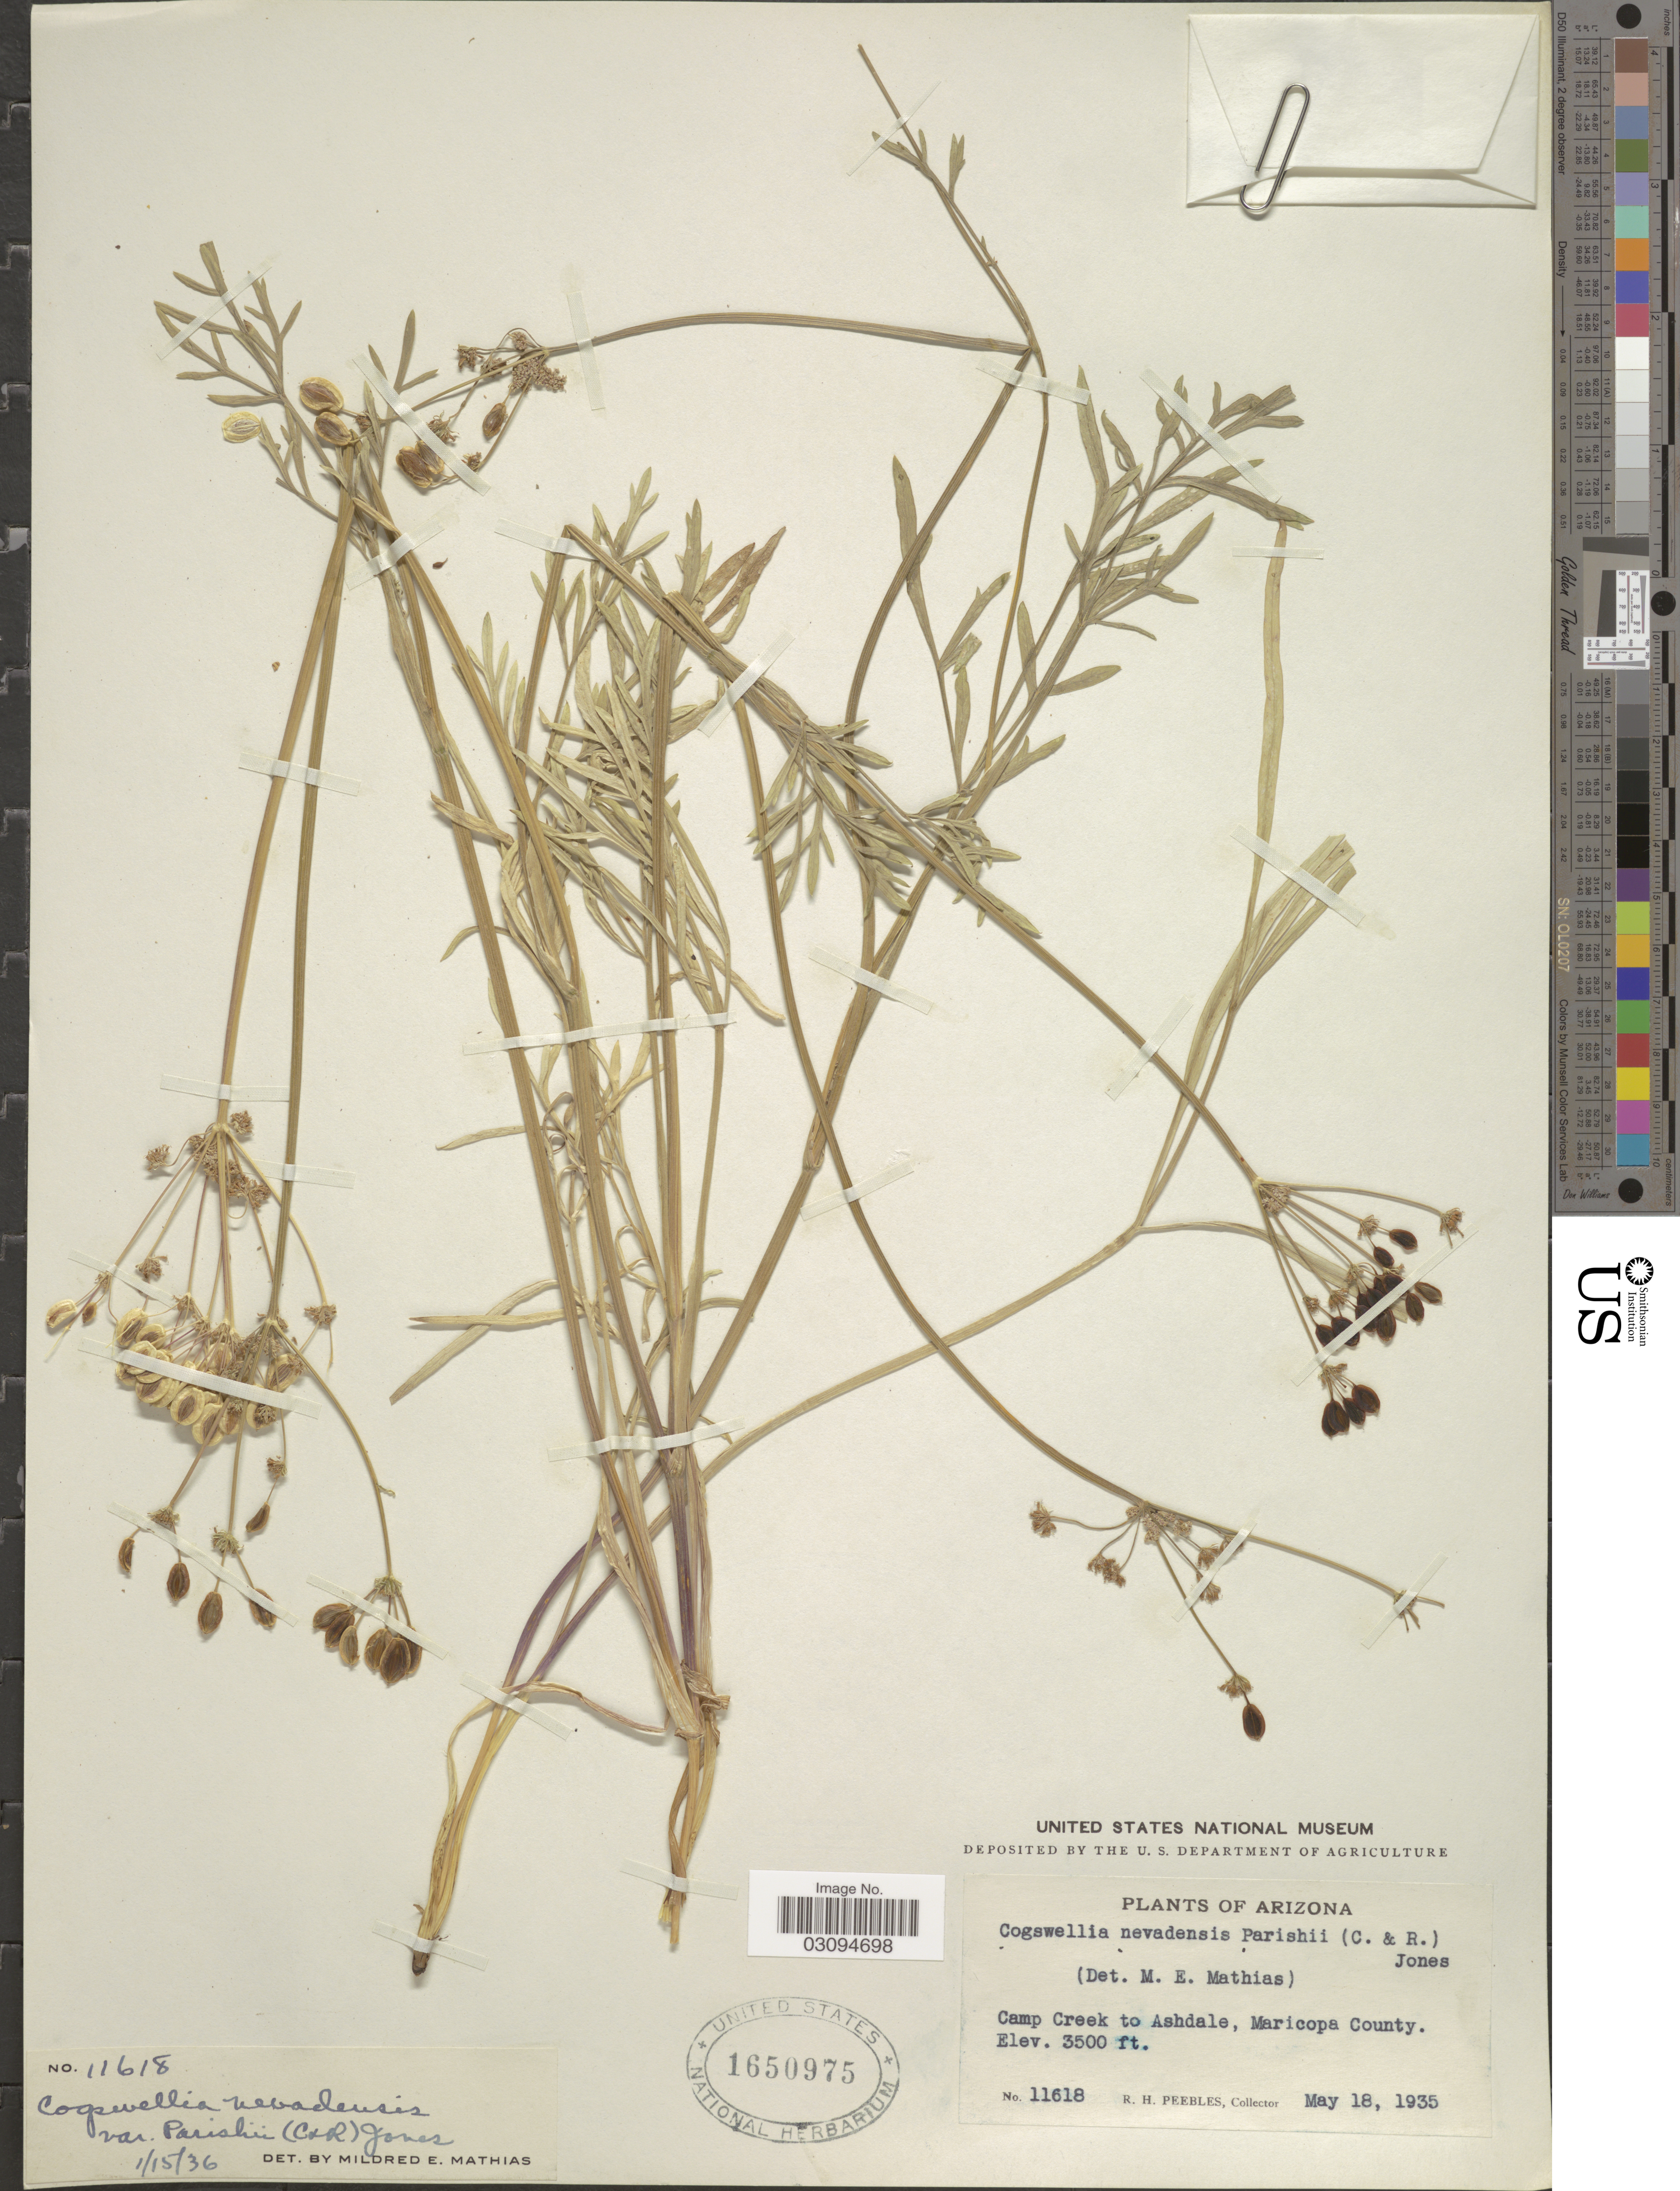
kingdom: Plantae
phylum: Tracheophyta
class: Magnoliopsida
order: Apiales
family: Apiaceae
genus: Lomatium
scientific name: Lomatium nevadense var. parishii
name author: (J.M. Coult. & Rose) Jeps.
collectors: R. H. Peebles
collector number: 11618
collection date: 1935-05-18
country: United States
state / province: Arizona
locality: Camp Creek to Ashdale, Maricopa County.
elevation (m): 1067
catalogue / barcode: US 1650975